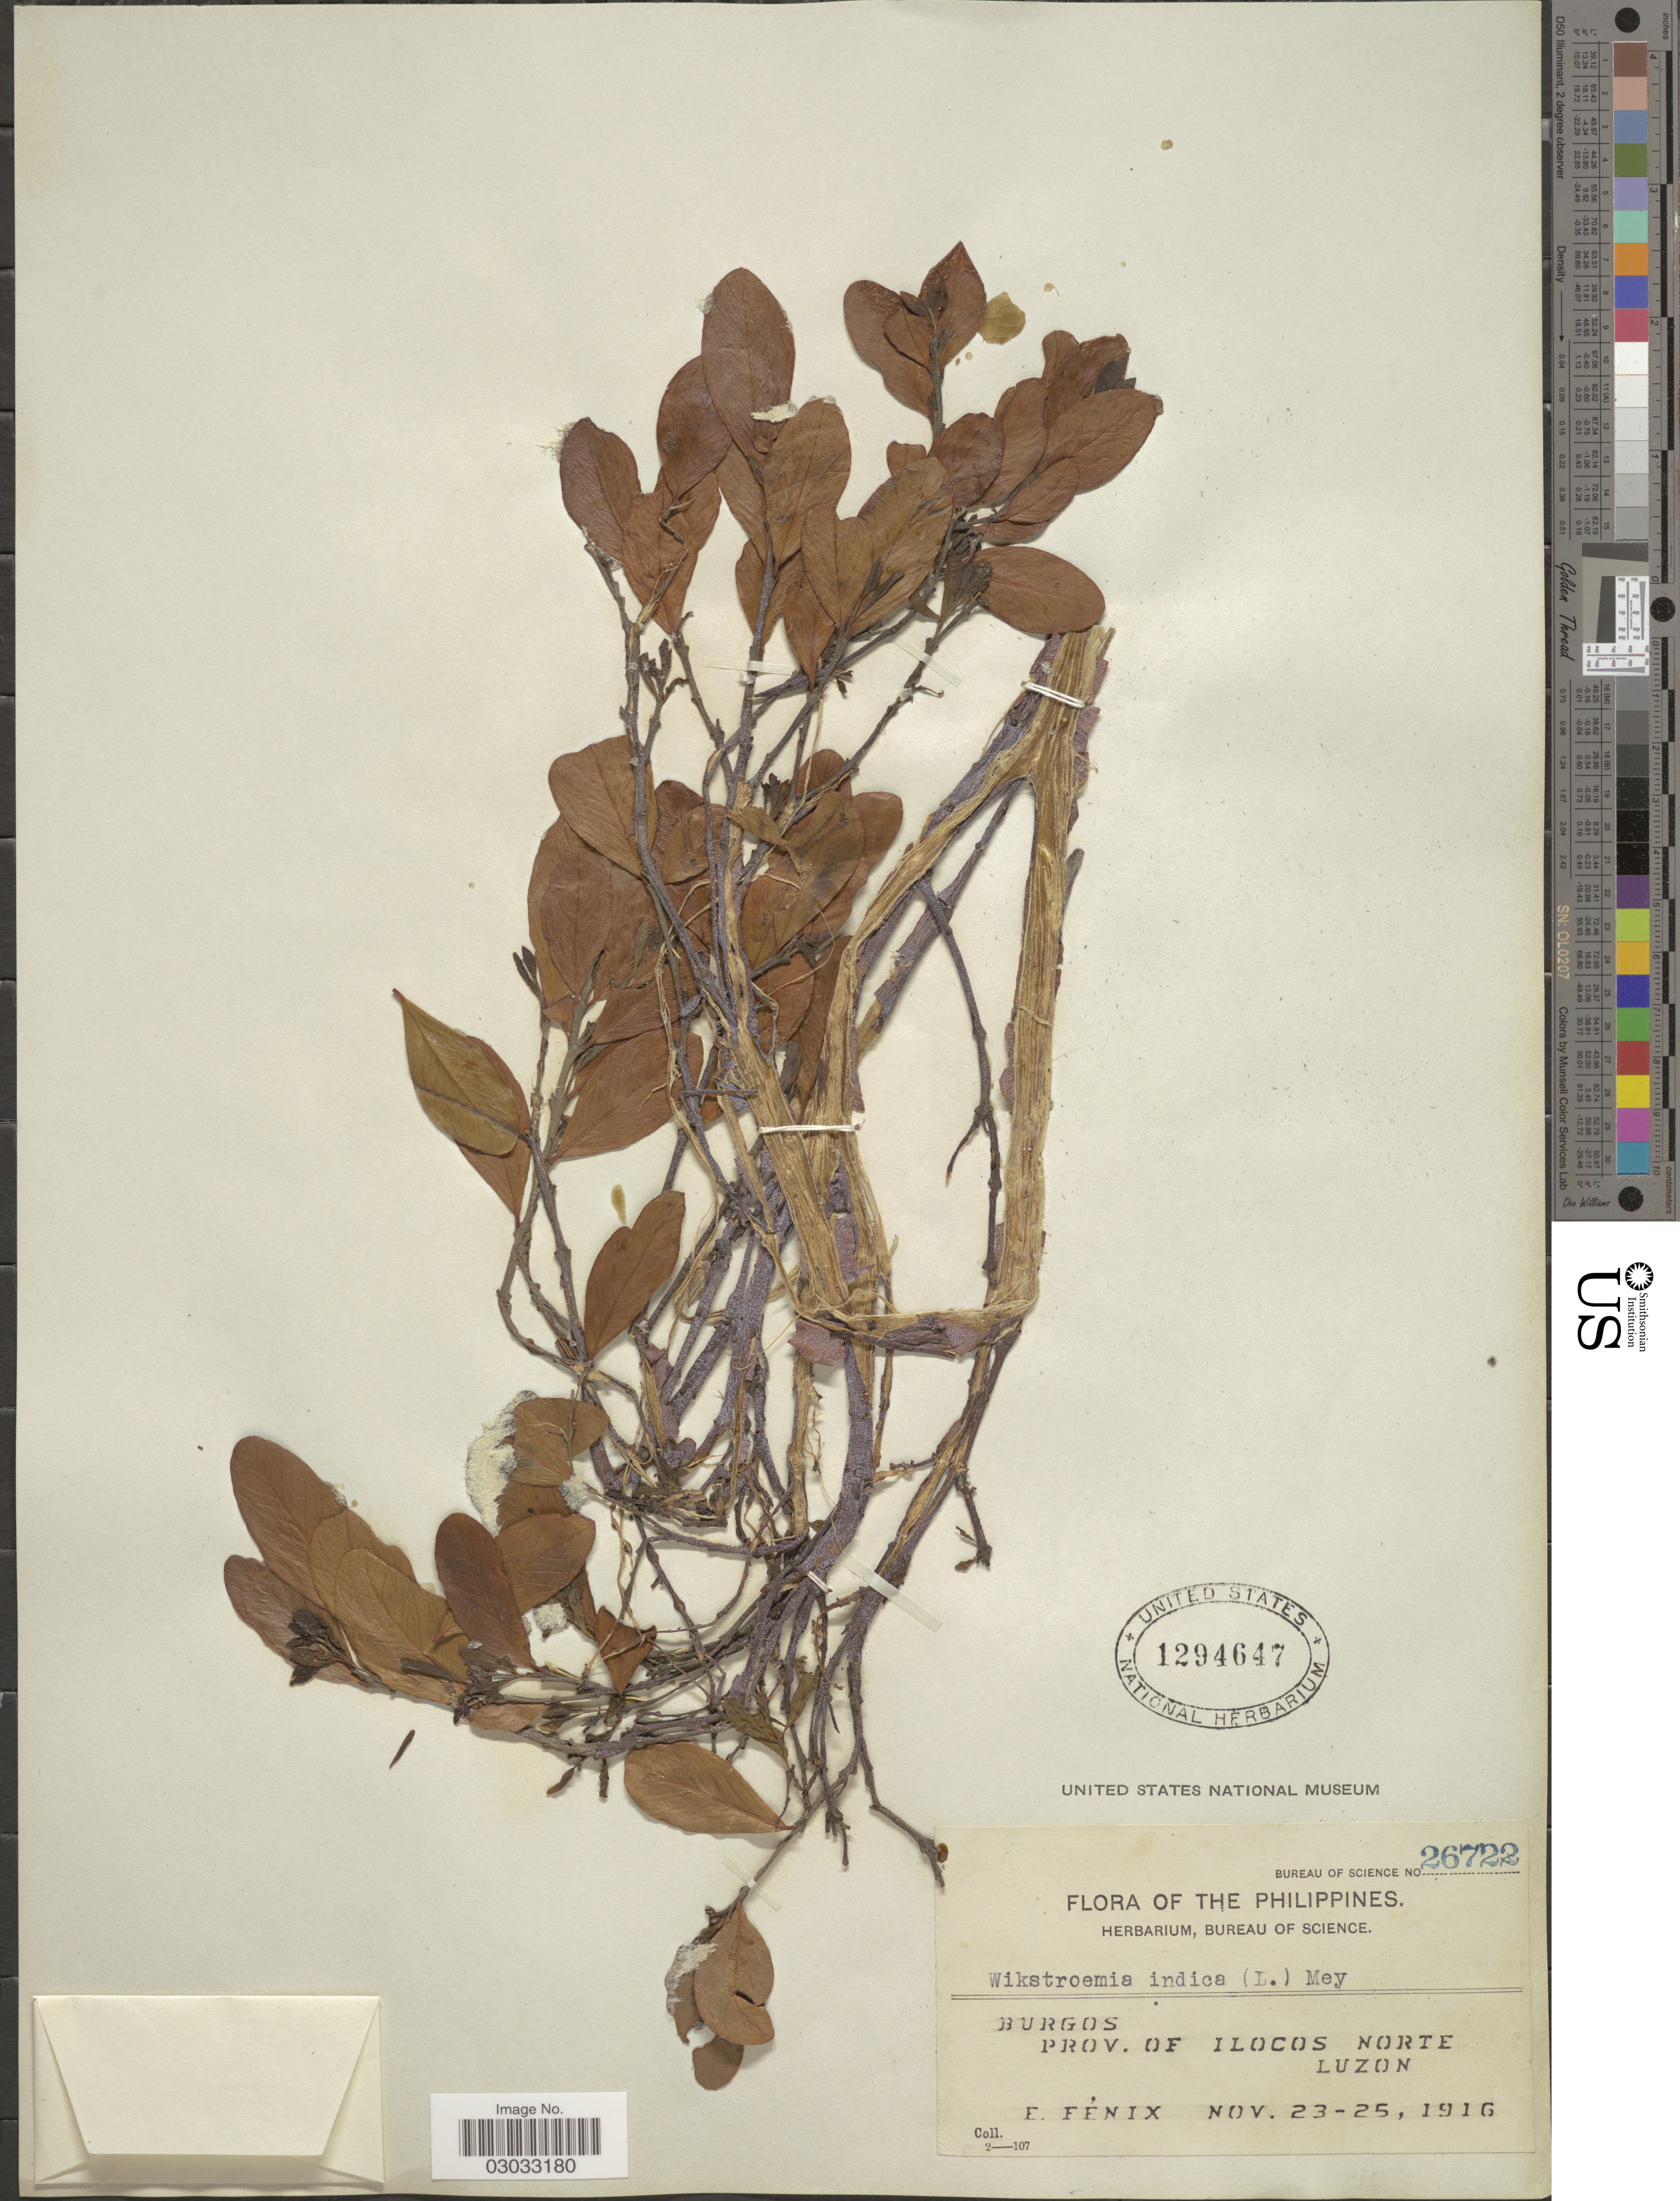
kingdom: Plantae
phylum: Tracheophyta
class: Magnoliopsida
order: Malvales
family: Thymelaeaceae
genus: Wikstroemia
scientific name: Wikstroemia indica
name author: (L.) C.A. Mey.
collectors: E. Fénix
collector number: Bureau of Science 26722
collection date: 1916-11-23/1916-11-25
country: Philippines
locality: Burgos, Prov. of Ilocos Norte, Luzon.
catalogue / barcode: US 1294647